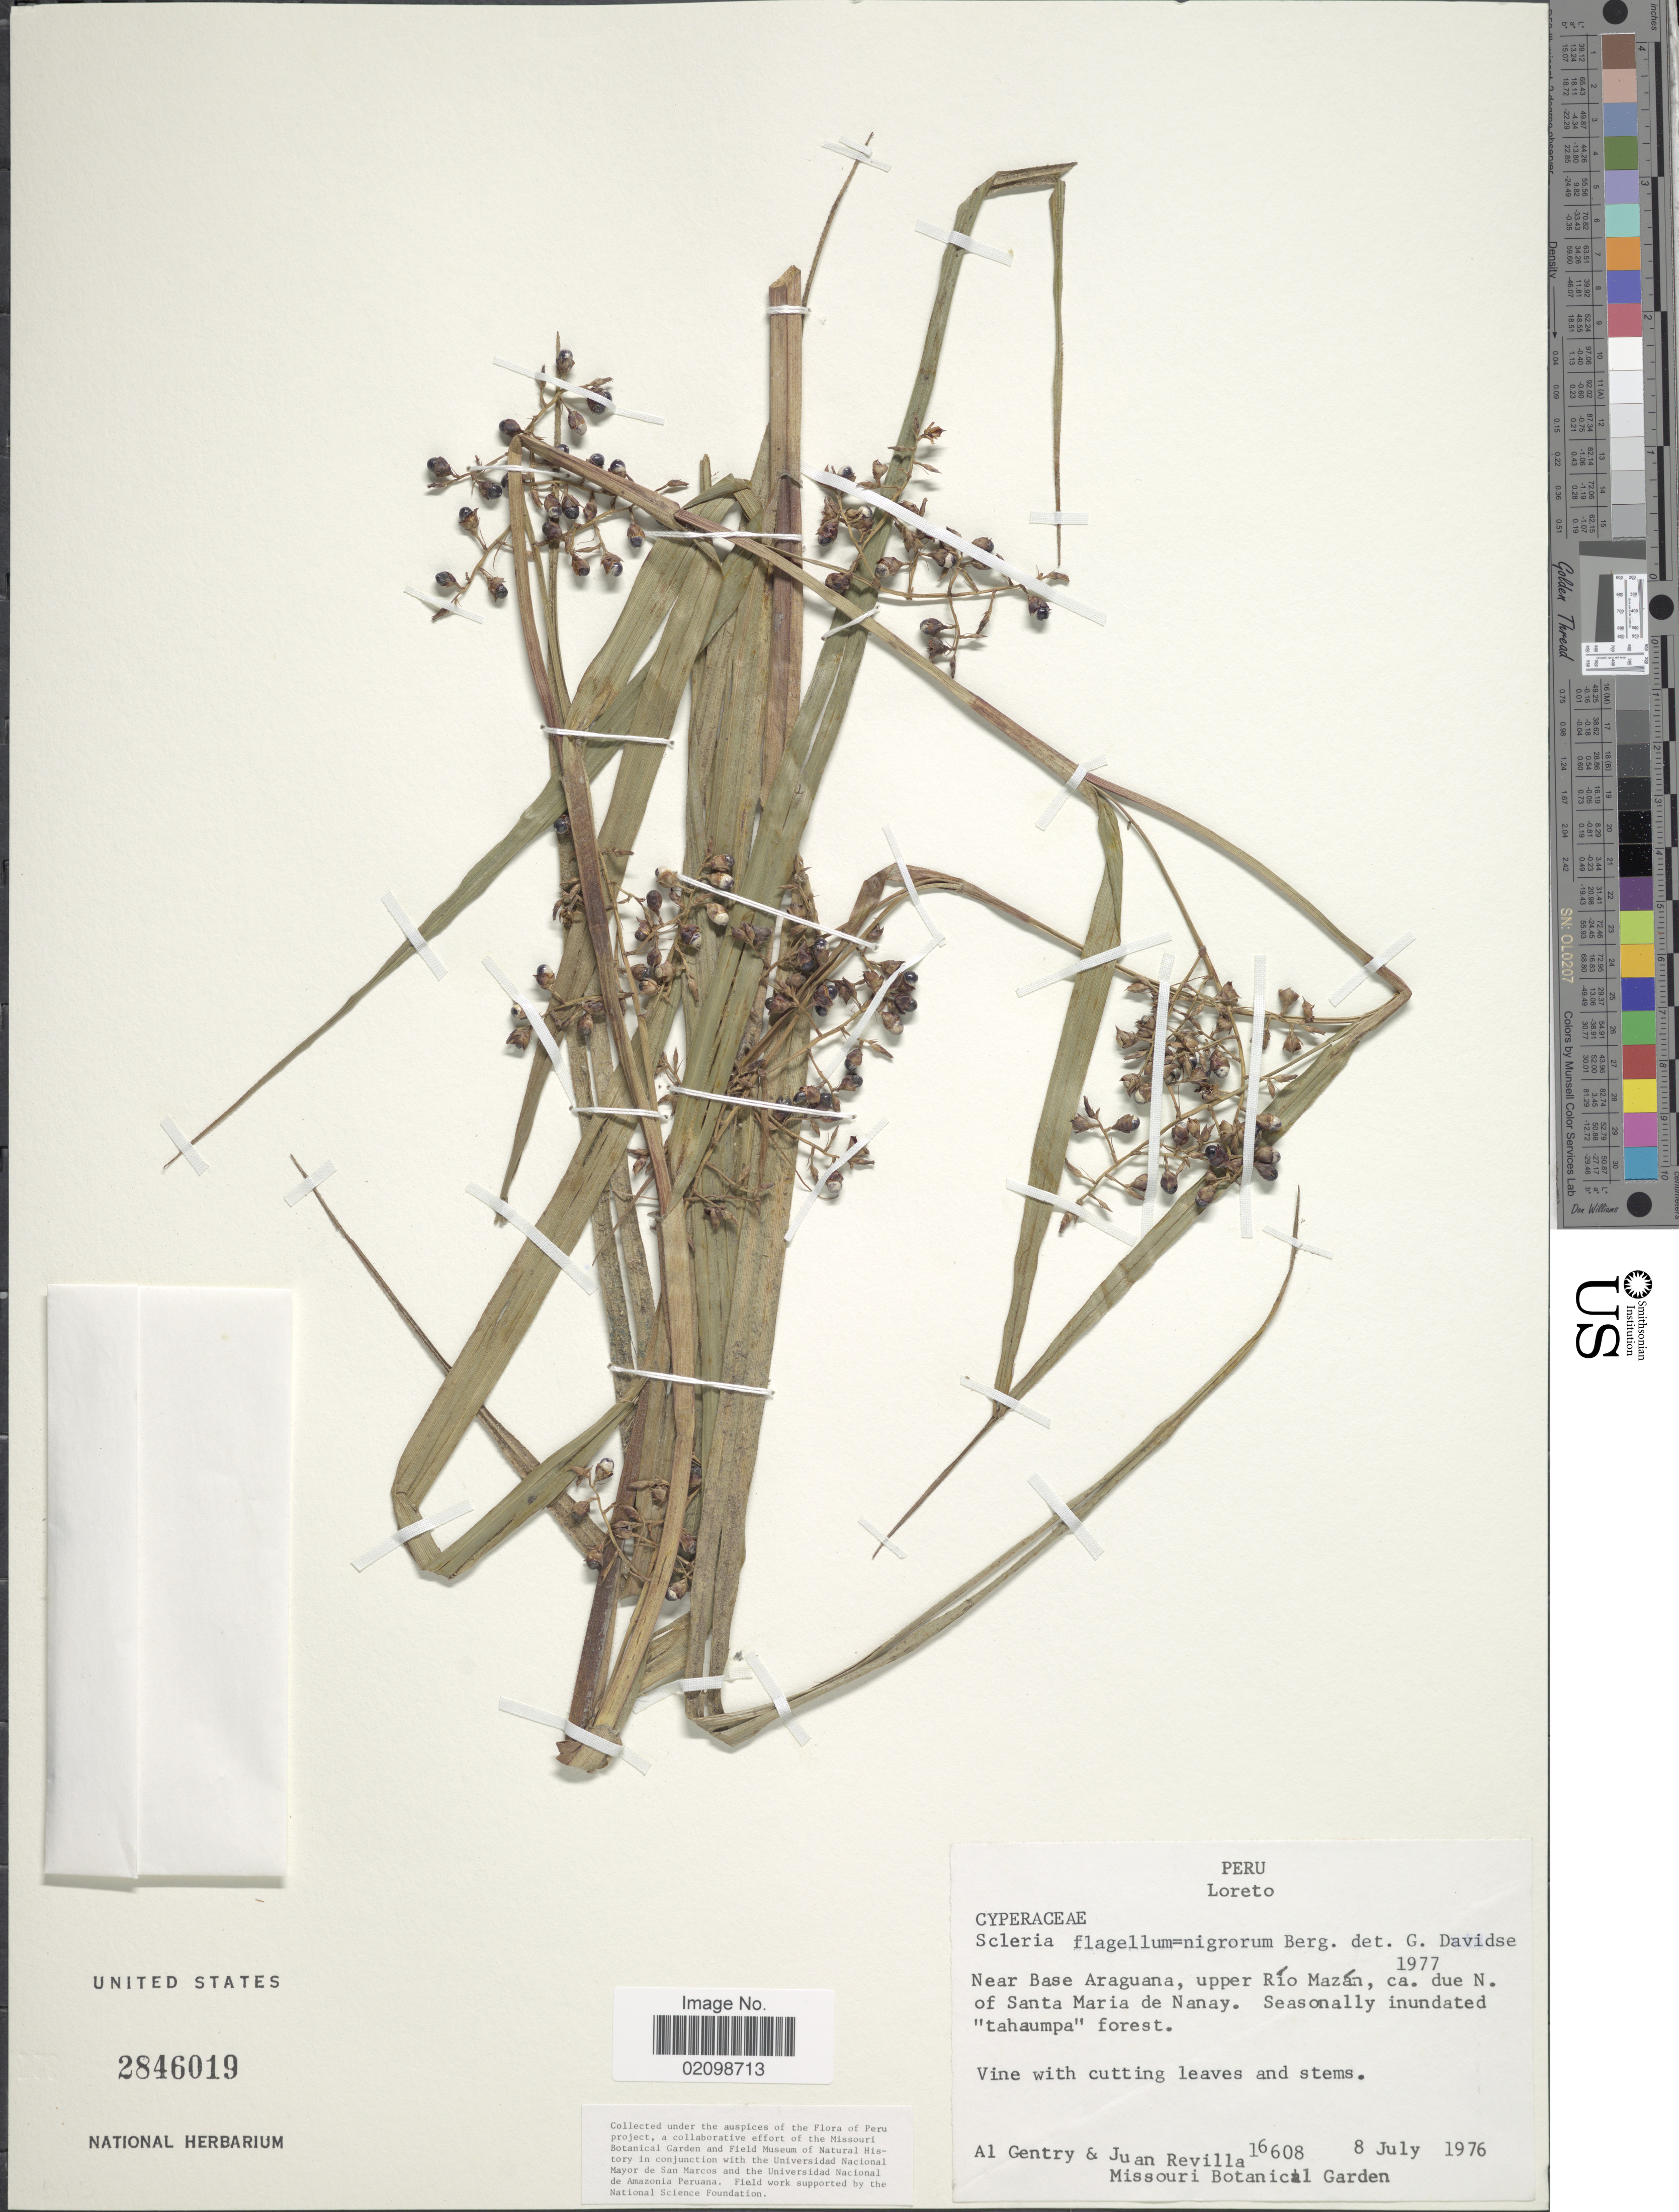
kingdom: Plantae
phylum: Tracheophyta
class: Liliopsida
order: Poales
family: Cyperaceae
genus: Scleria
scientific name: Scleria flagellum-nigrorum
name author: P.J. Bergius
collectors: A. H. Gentry & J. Revilla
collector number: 16608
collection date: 1976-07-08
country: Peru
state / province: Loreto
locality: Loreto. Near Base Araguana, upper Rio Mazan, ca. due N, of Santa Maria de Nanay.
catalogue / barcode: US 2846019